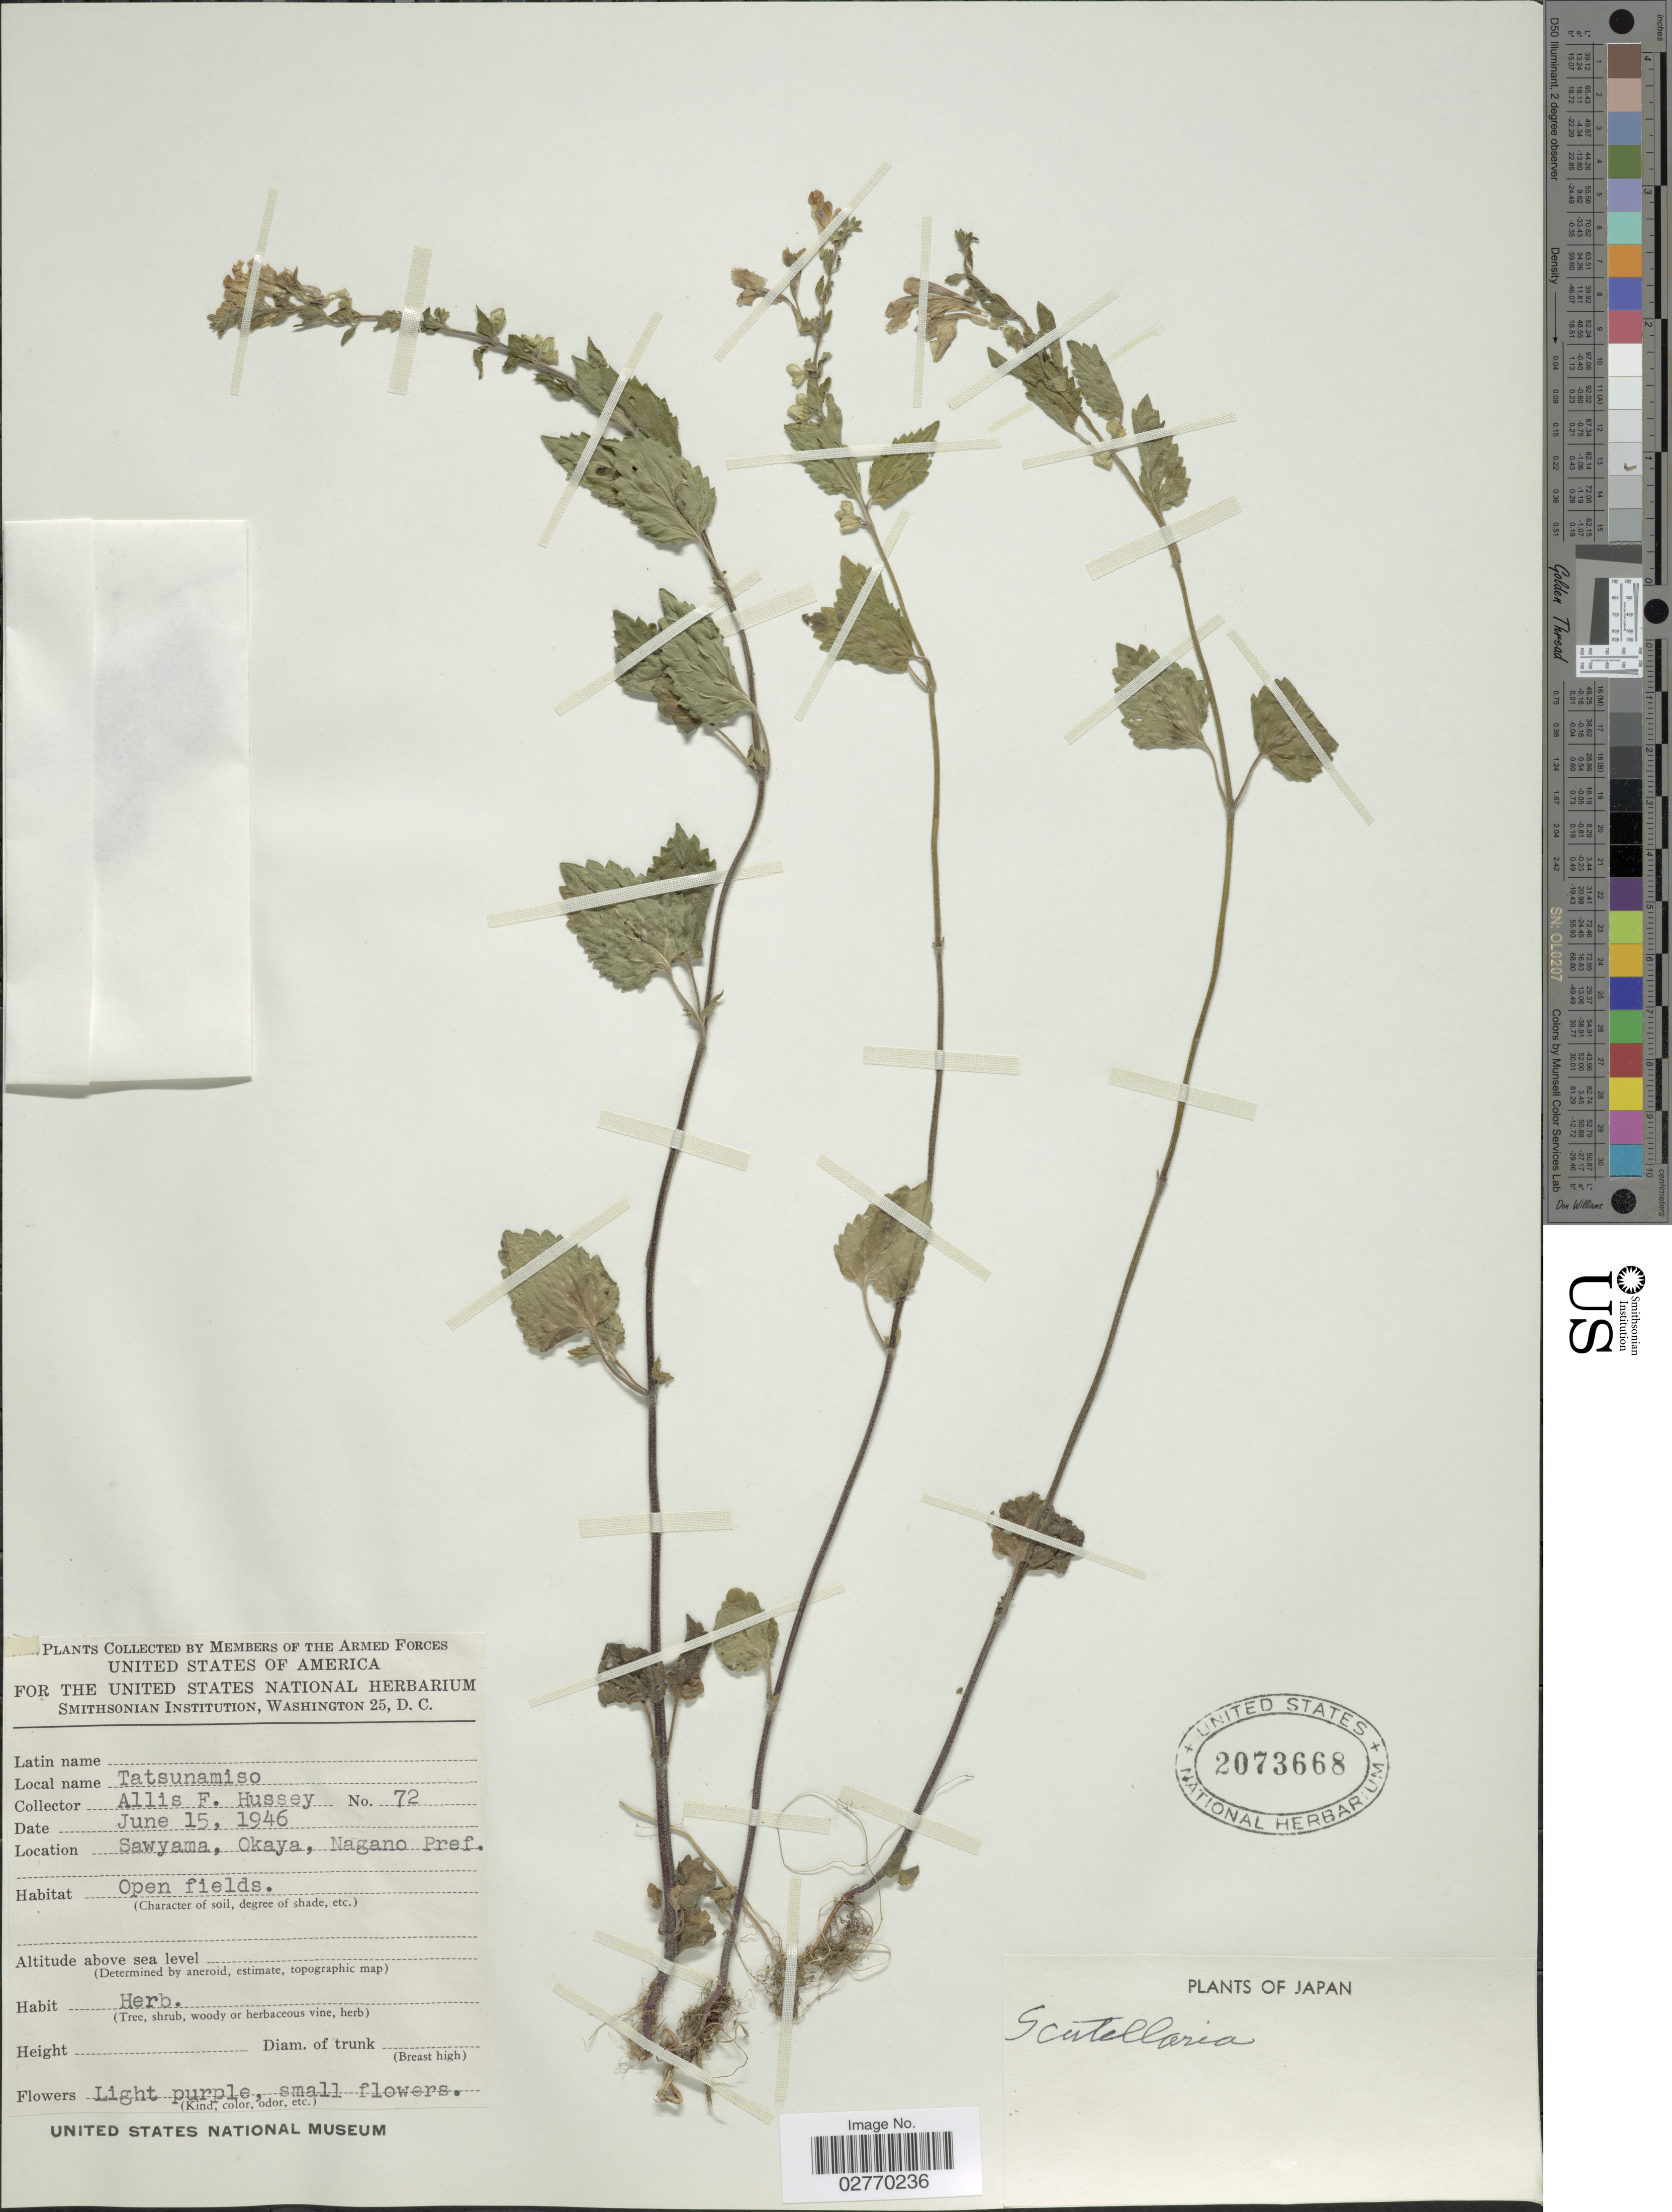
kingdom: Plantae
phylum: Tracheophyta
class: Magnoliopsida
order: Lamiales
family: Lamiaceae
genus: Scutellaria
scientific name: Scutellaria sp.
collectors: A. Hussey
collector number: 72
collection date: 1946-06-15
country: Japan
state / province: Nagano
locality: Sawyama, Okaya, Nagano Pref.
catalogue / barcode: US 2073668